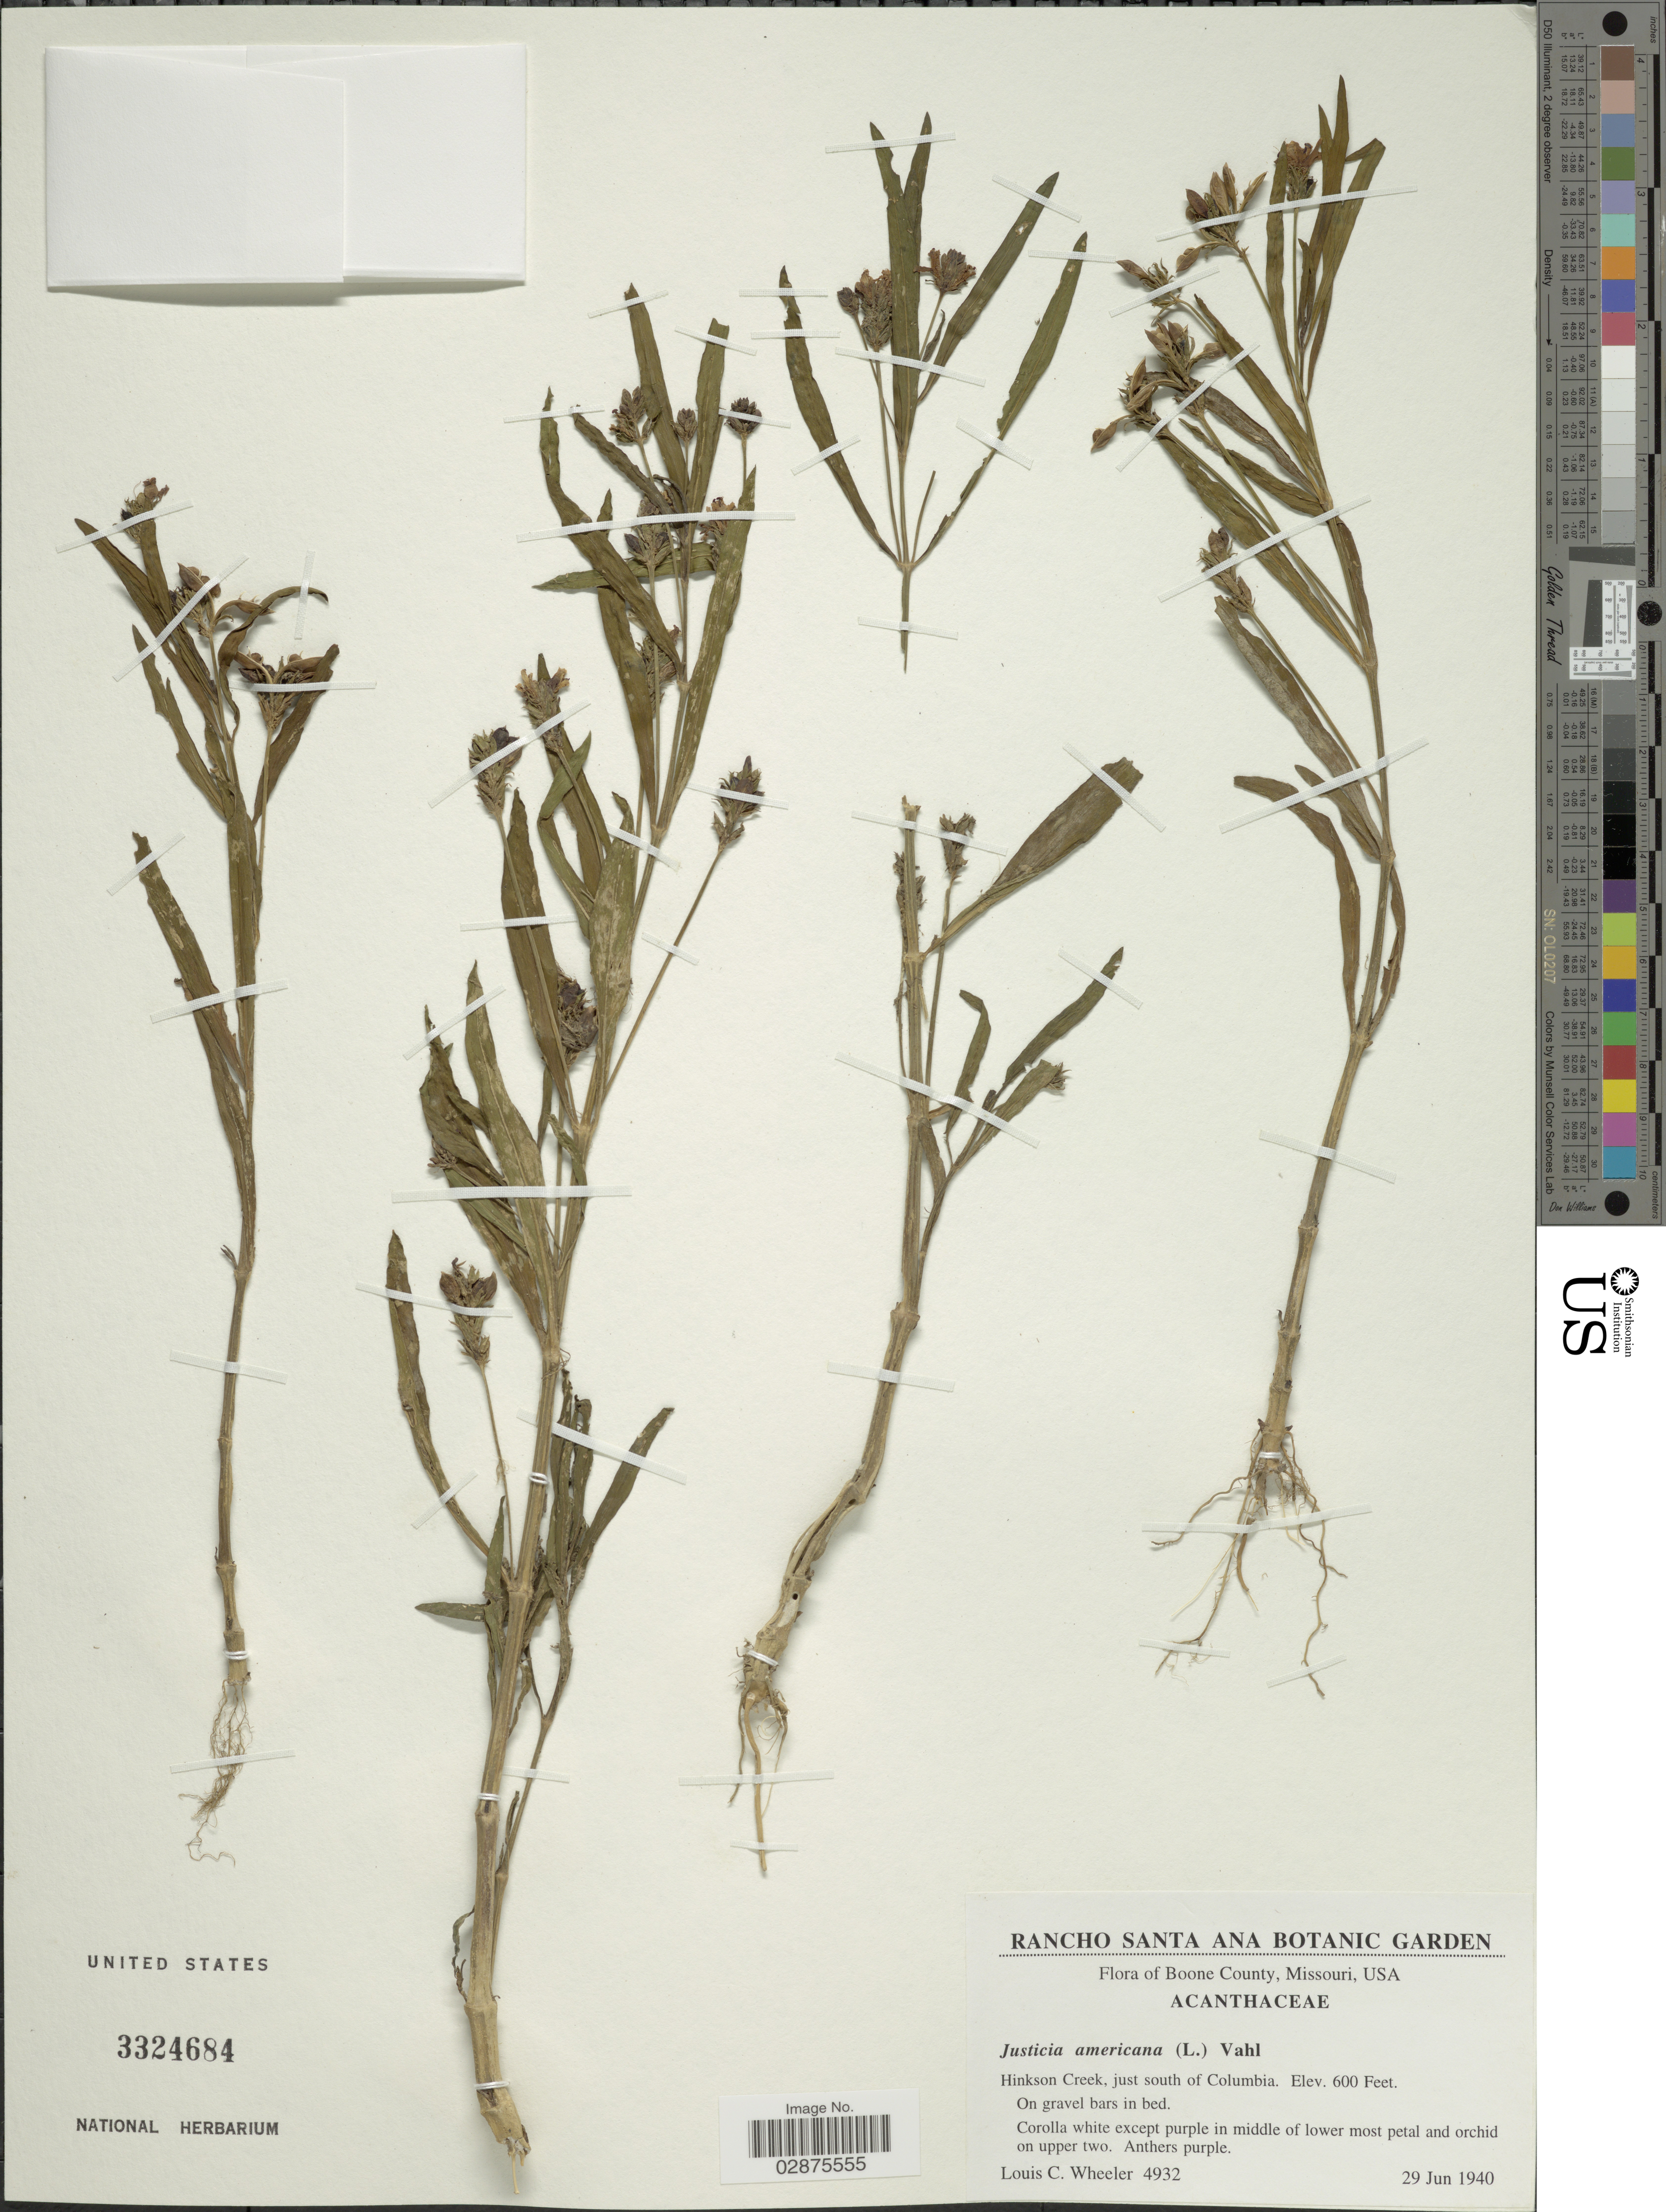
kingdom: Plantae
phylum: Tracheophyta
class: Magnoliopsida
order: Lamiales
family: Acanthaceae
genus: Justicia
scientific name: Justicia americana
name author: (L.) Vahl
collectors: L. C. Wheeler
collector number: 4932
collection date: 1940-06-29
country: United States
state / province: Missouri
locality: Boone County, Missouri. Hinkson Creek, just south of Columbia.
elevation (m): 183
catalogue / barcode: US 3324684